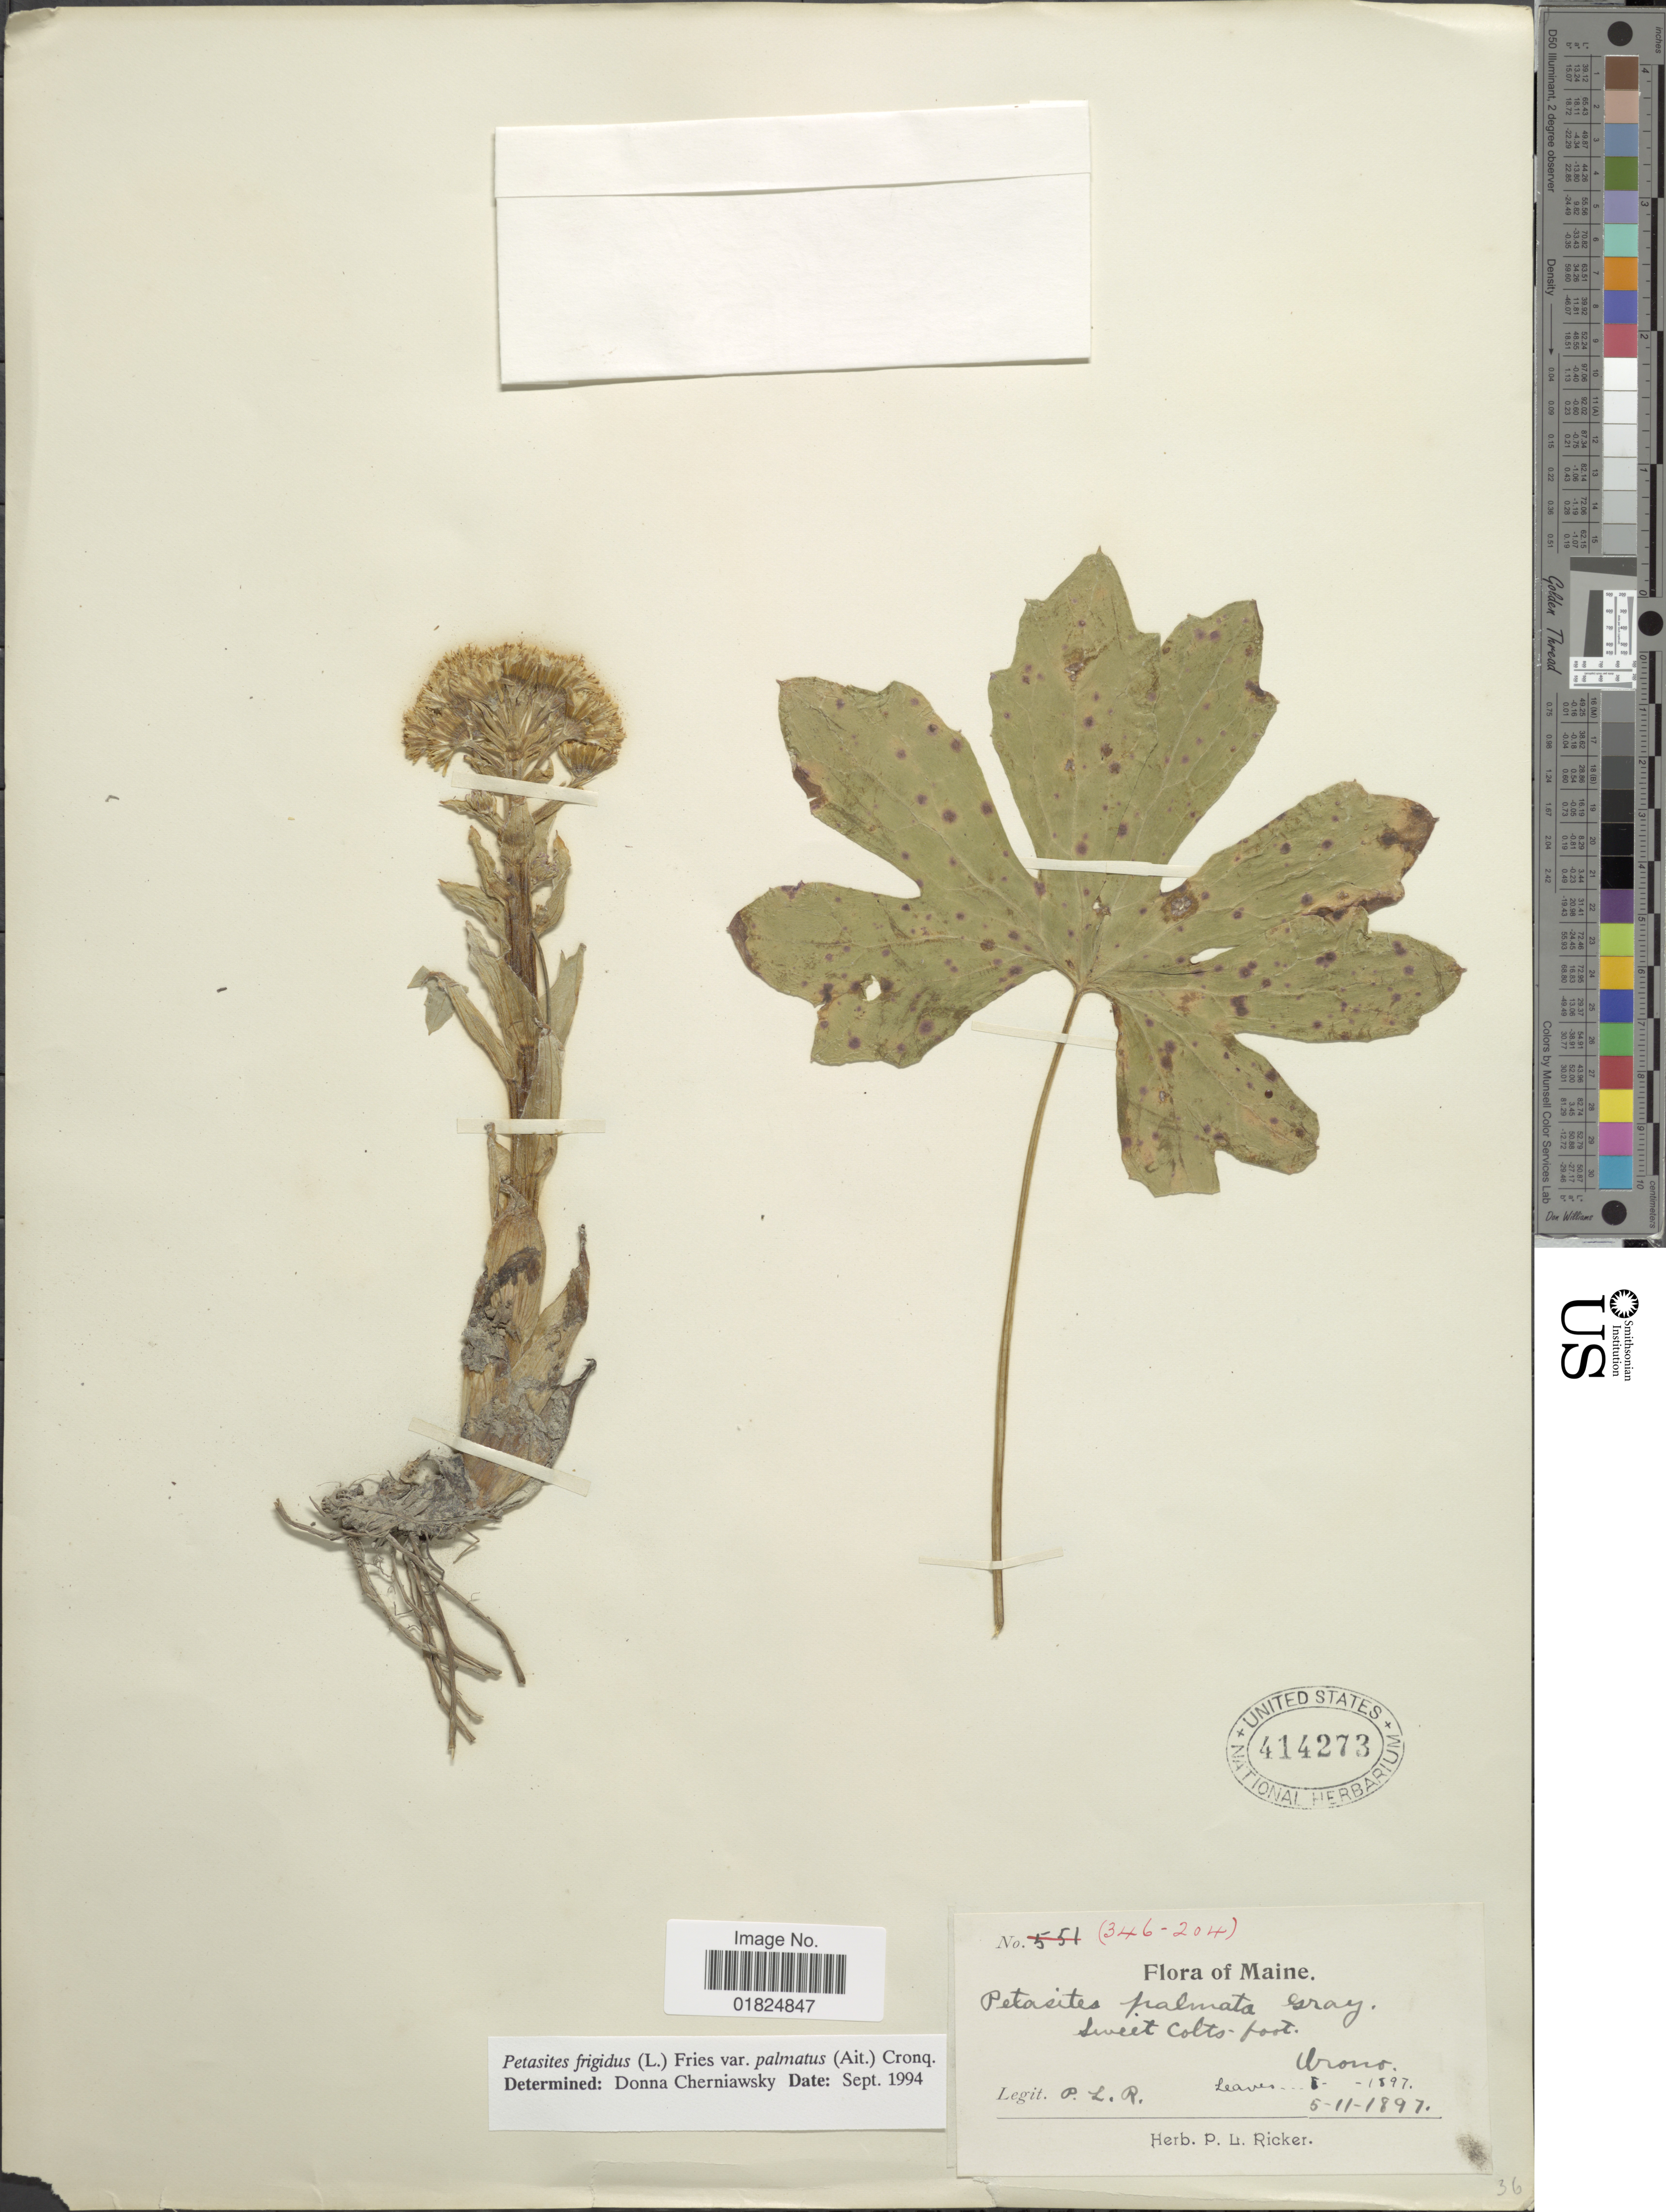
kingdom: Plantae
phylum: Tracheophyta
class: Magnoliopsida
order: Asterales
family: Asteraceae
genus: Petasites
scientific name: Petasites frigidus var. palmatus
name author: (Aiton) Cody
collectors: P. Ricker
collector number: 346-204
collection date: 1897-05-11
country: United States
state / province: Maine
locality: Maine. Orono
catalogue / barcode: US 414273